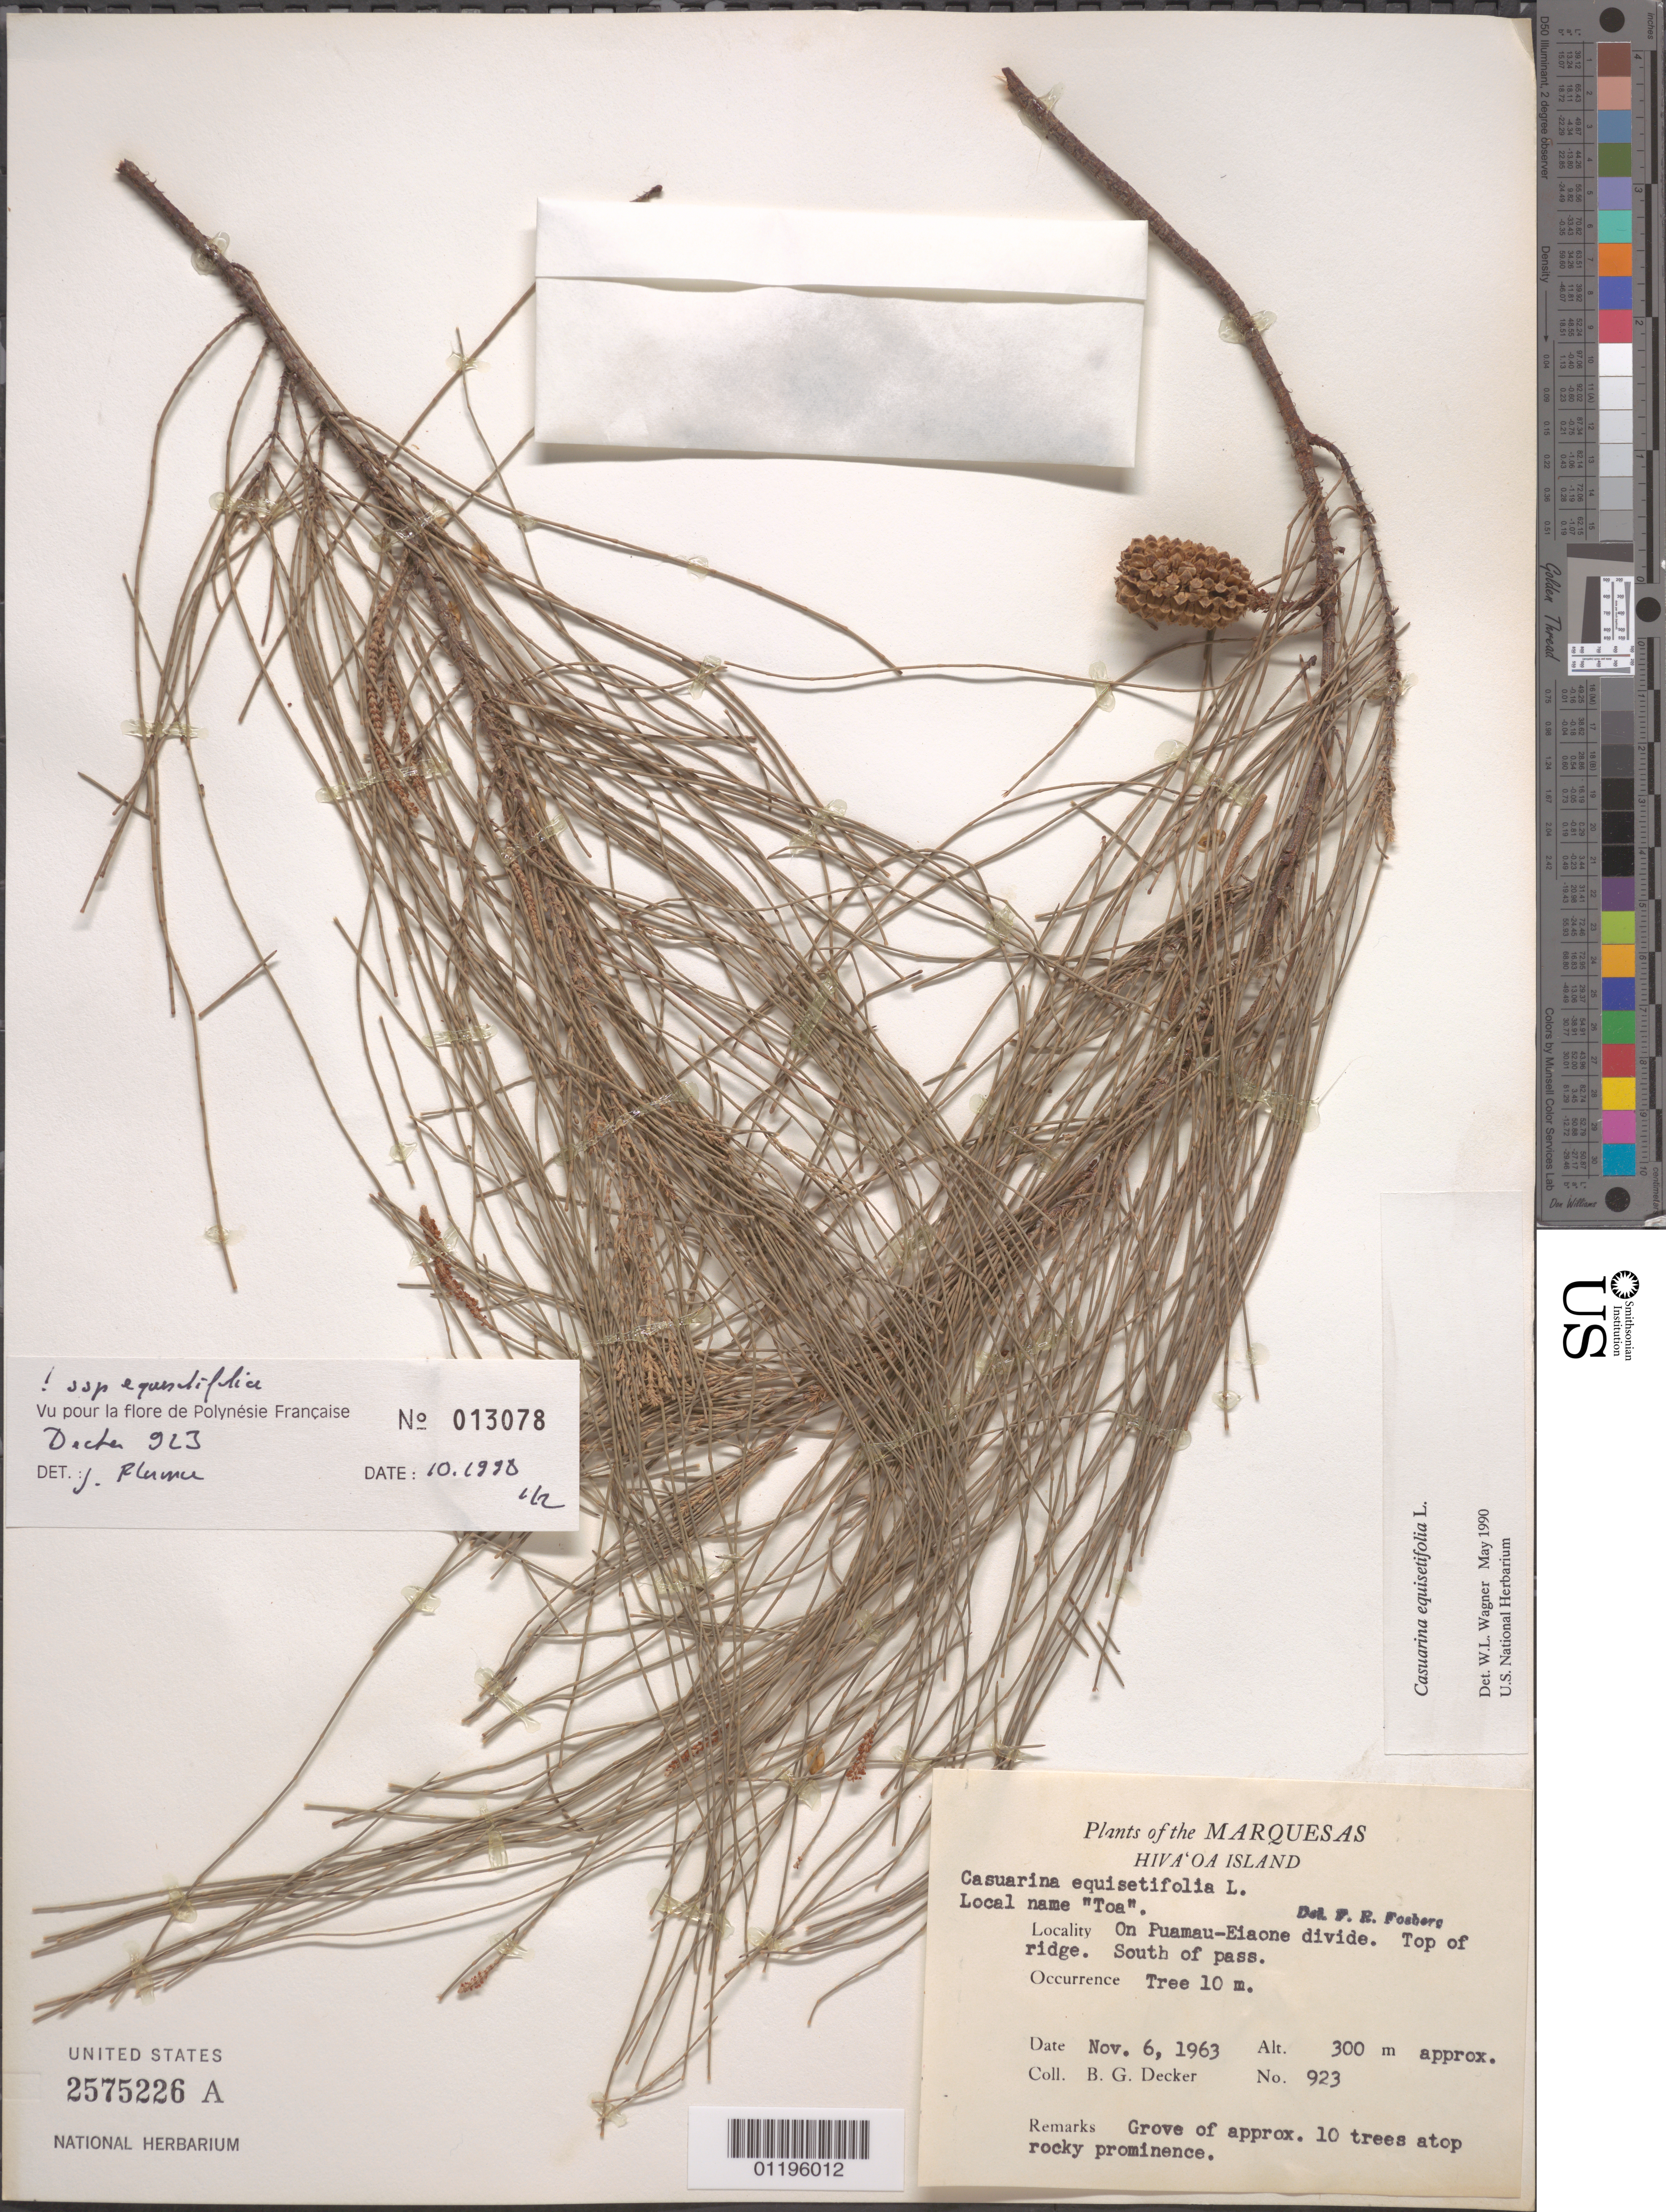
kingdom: Plantae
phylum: Tracheophyta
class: Magnoliopsida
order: Fagales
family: Casuarinaceae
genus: Casuarina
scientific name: Casuarina equisetifolia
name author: L.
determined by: Wagner, W. L., (BOT), Smithsonian Institution - National Museum of Natural History (UNITED STATES)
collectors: B. G. Decker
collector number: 923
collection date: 1963-11-06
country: French Polynesia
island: Hiva Oa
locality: on Puamau-Eiaone divide, top of ridge, S of pass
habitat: Grove of 10 trees atop rocky prominence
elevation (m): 300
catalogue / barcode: US 2575226A